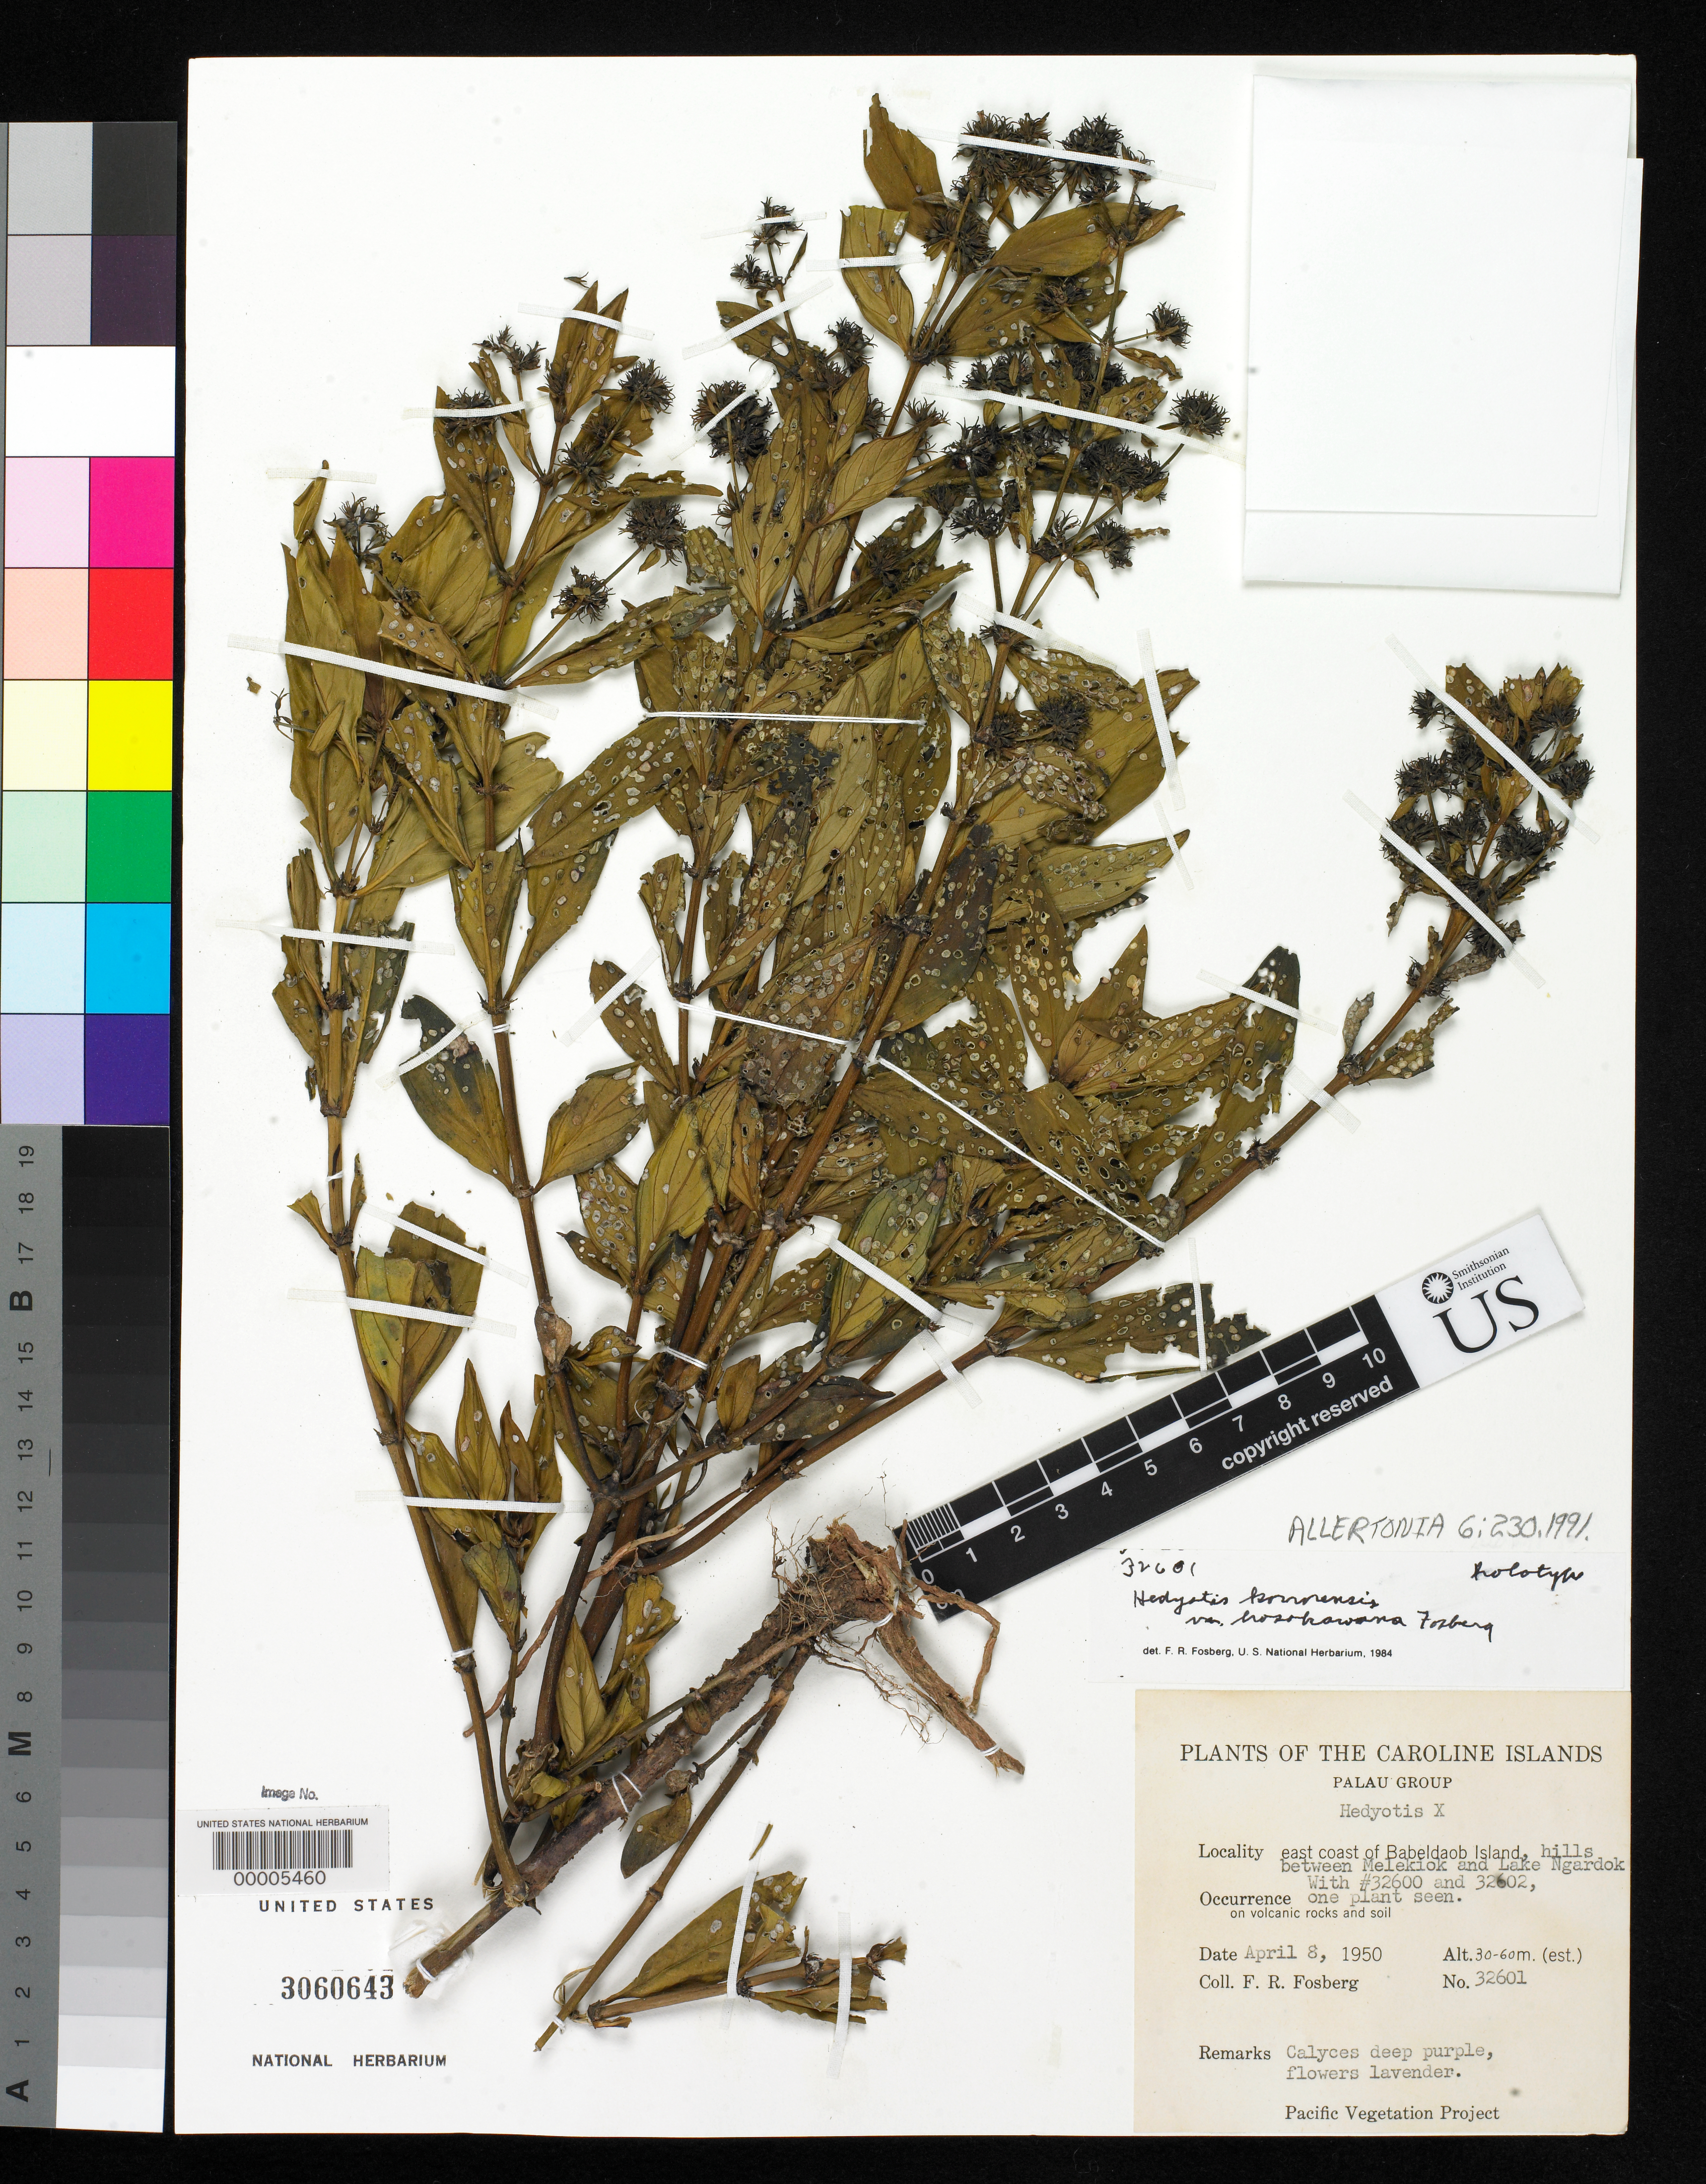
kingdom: Plantae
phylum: Tracheophyta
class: Magnoliopsida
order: Gentianales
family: Rubiaceae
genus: Hedyotis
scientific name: Hedyotis korrorensis var. hosokawana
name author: Fosberg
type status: Holotype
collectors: F. R. Fosberg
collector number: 32601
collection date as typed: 08 Apr 1950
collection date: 1950-04-08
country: Palau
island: Babeldaob [Babelthuap]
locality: E coast, hills between Melekiok & Lake Ngardok.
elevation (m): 20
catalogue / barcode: US 3060643